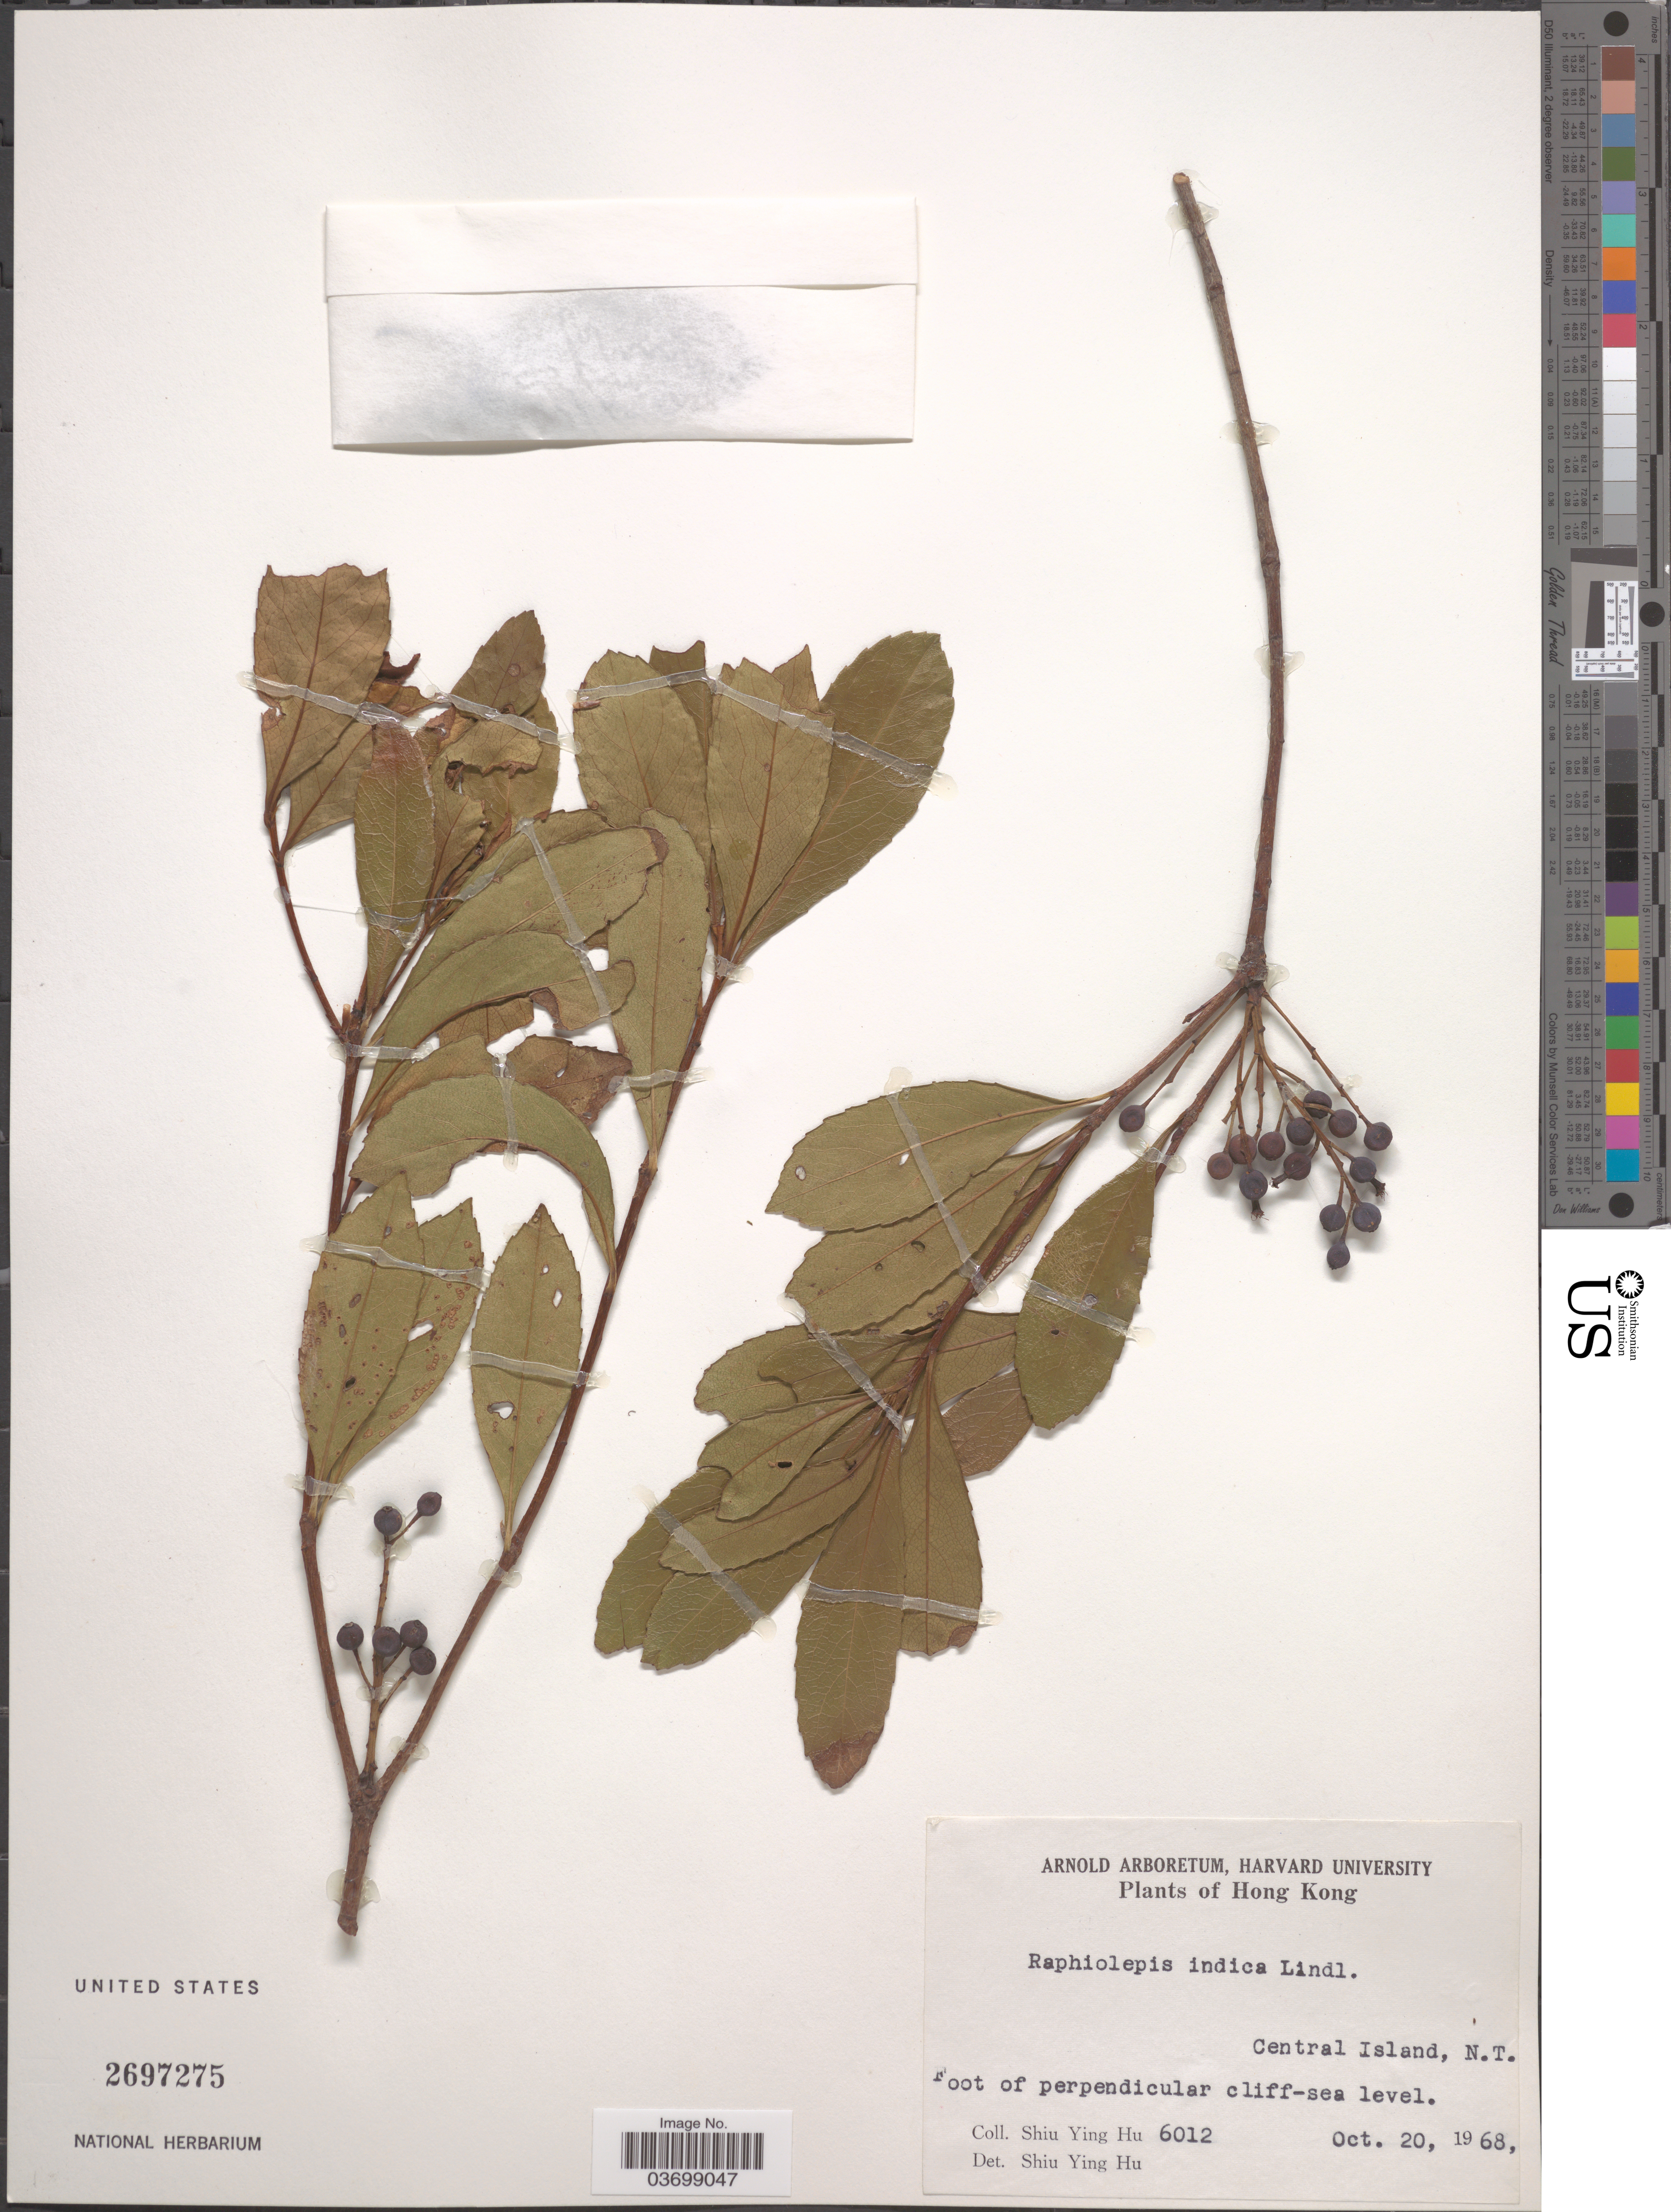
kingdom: Plantae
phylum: Tracheophyta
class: Magnoliopsida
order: Rosales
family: Rosaceae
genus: Rhaphiolepis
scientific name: Rhaphiolepis indica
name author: (L.) Lindl.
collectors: S. Y. Hu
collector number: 6012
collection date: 1968-10-20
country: China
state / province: Hong Kong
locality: Central Island, N.T.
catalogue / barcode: US 2697275